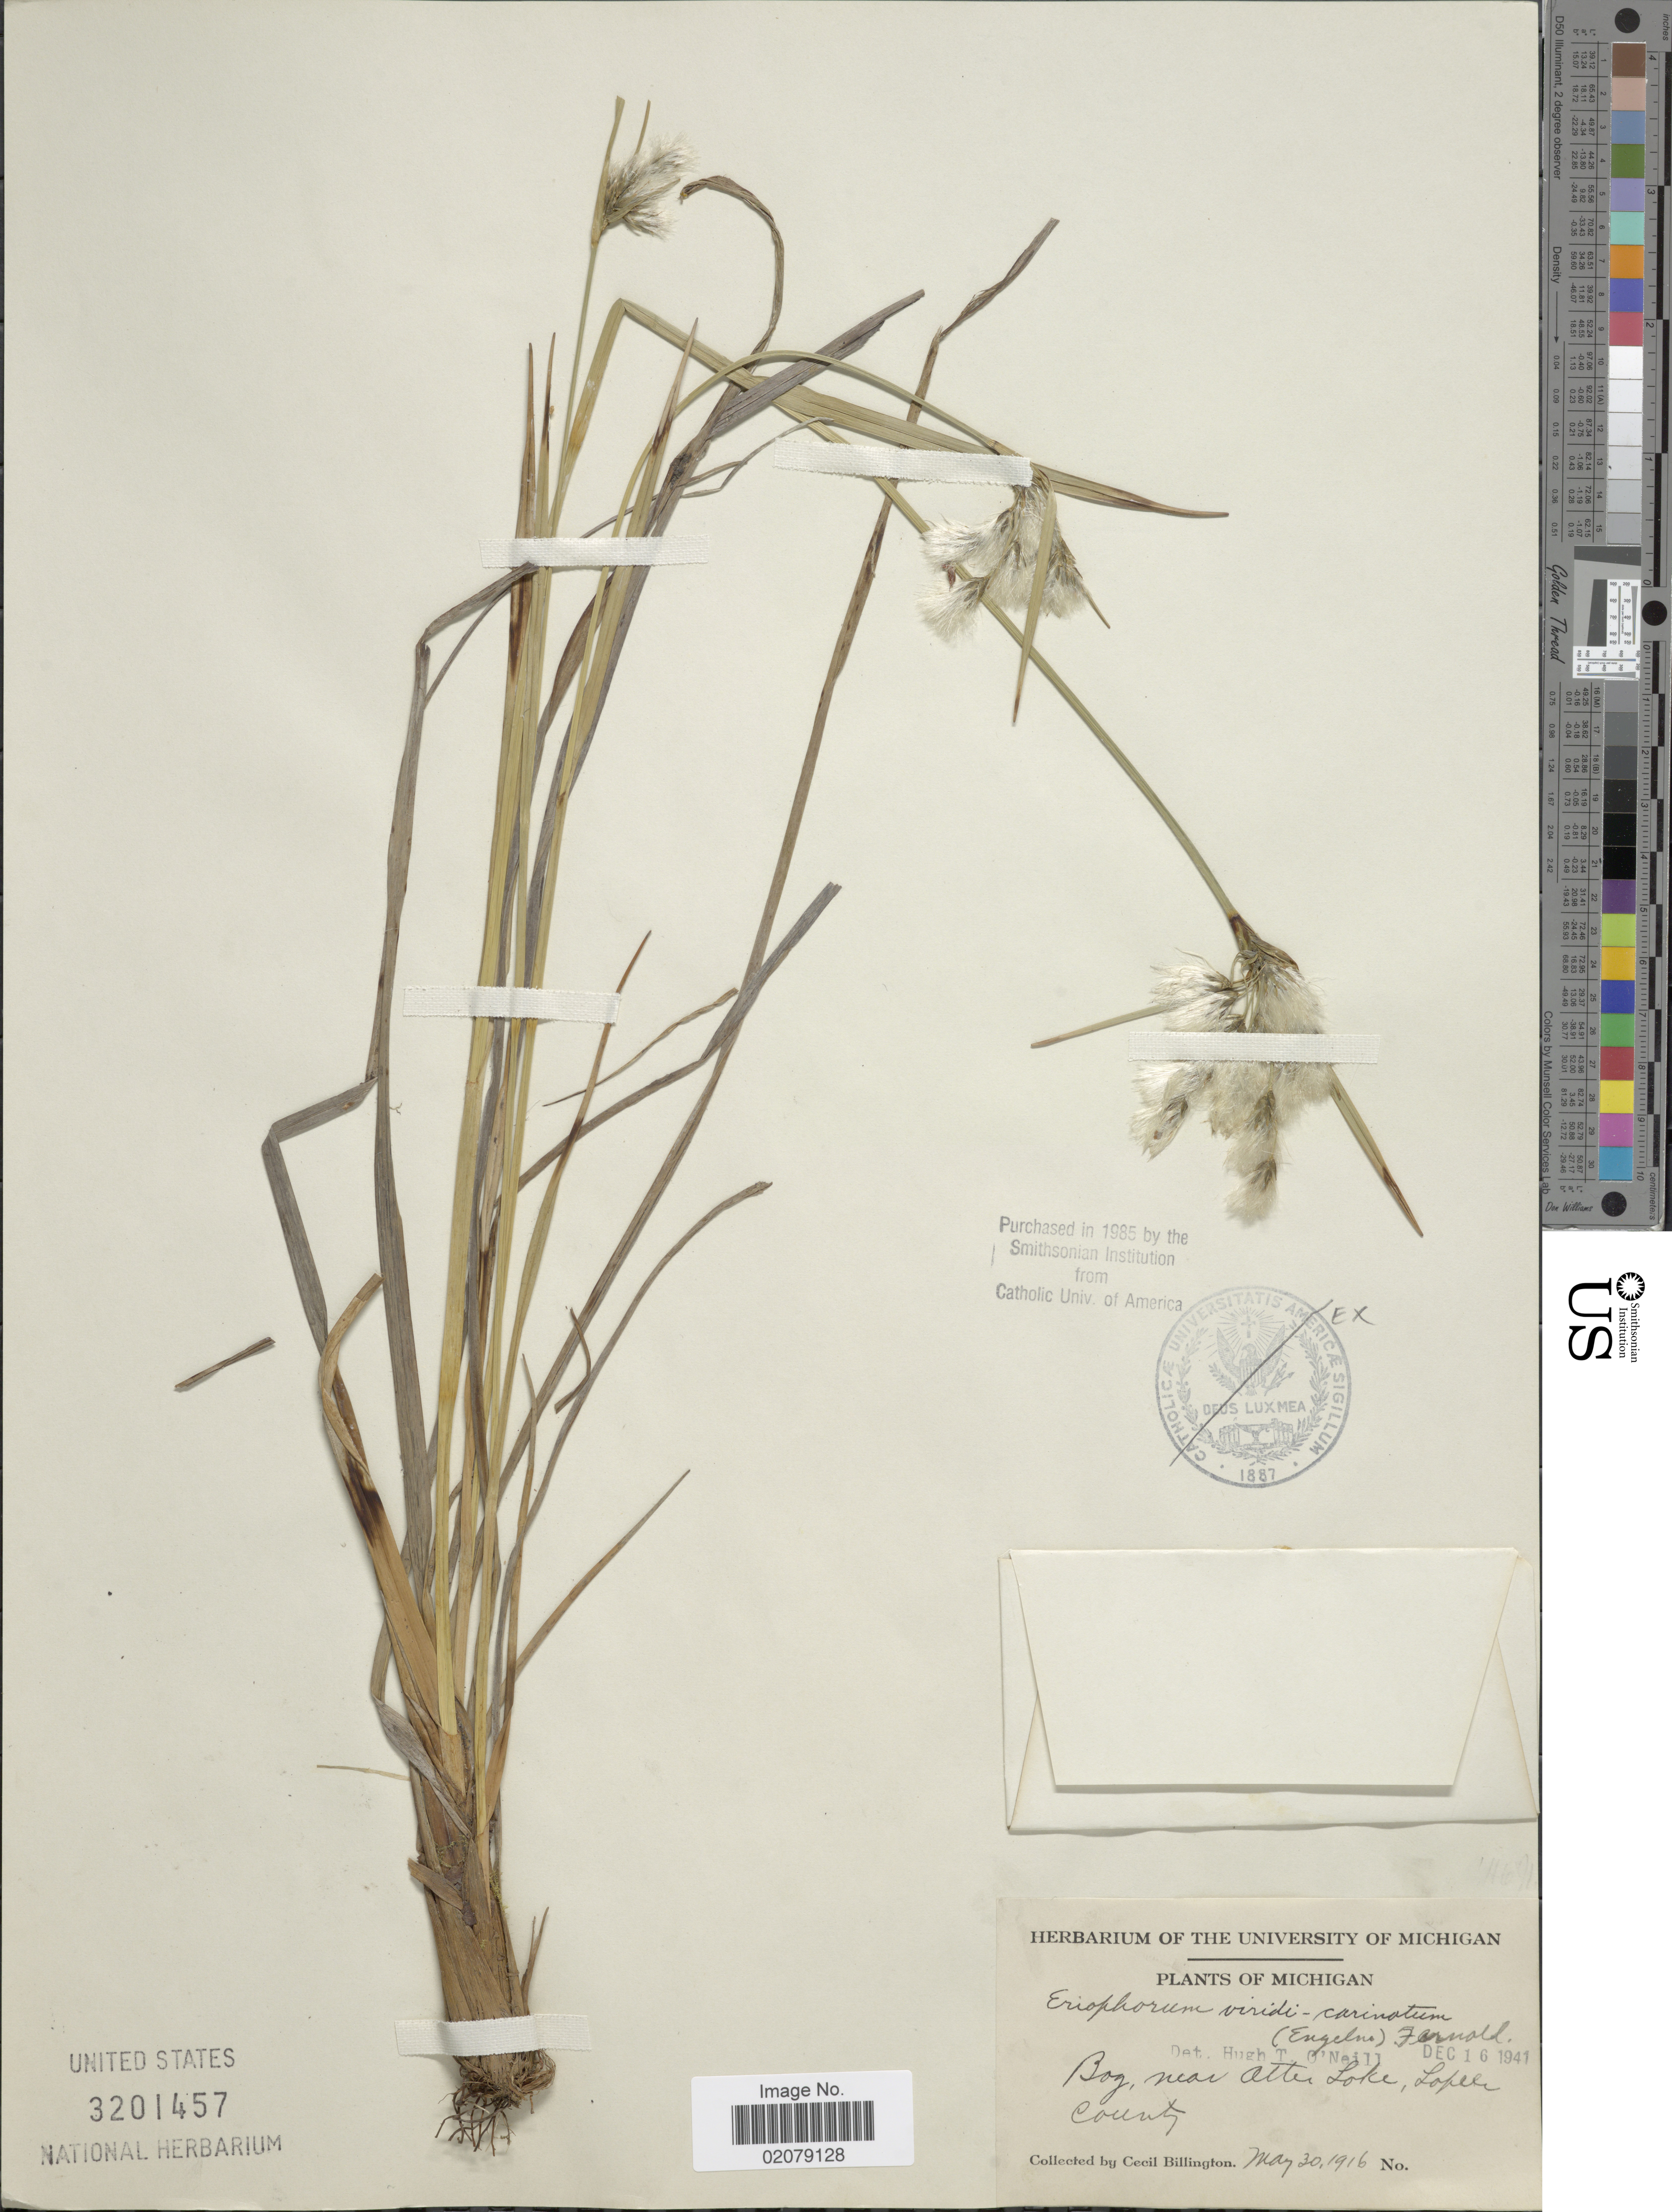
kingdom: Plantae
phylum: Tracheophyta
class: Liliopsida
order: Poales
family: Cyperaceae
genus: Eriophorum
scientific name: Eriophorum viridicarinatum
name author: (Englem.) Fernald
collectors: C. Billington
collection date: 1916-05-30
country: United States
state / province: Michigan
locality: Bog, near Alter Lake, Lopez County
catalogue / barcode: US 3201457